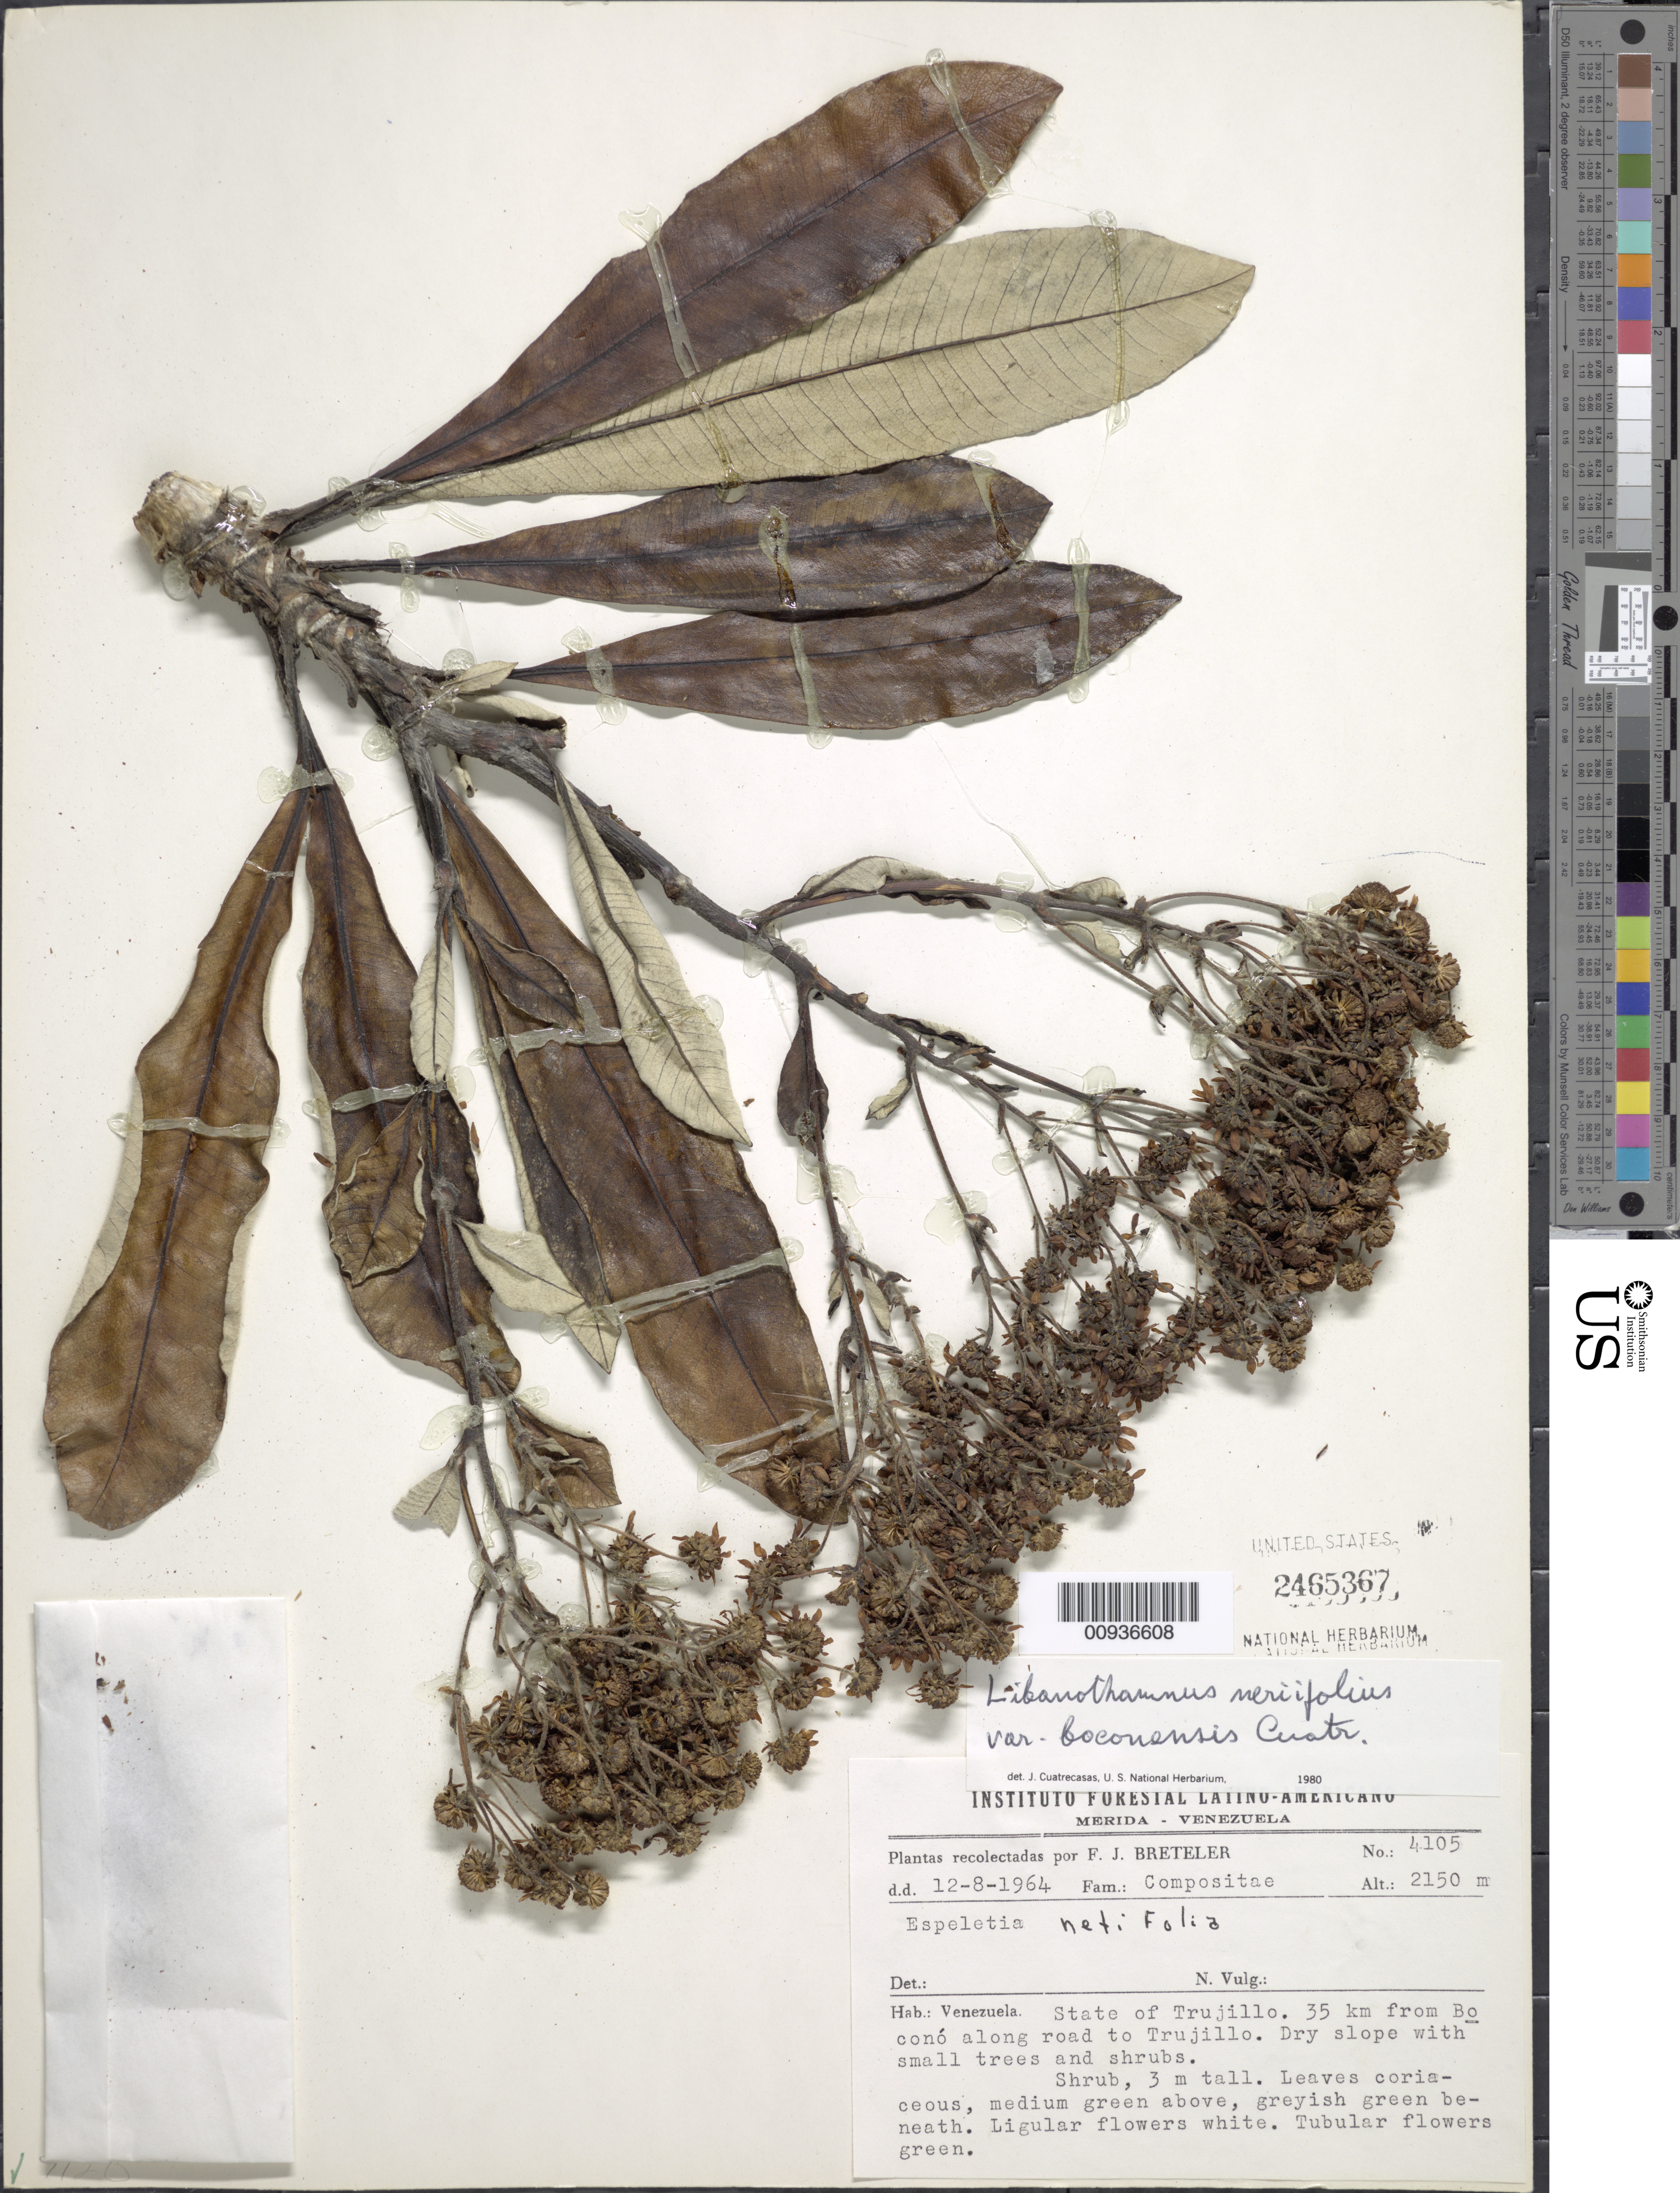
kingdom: Plantae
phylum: Tracheophyta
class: Magnoliopsida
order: Asterales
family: Asteraceae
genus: Libanothamnus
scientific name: Libanothamnus neriifolius var. boconensis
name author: Cuatrec.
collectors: F. J. Breteler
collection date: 1964-08-12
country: Venezuela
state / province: Trujillo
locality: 35 km from Boconó along road to Trujillo.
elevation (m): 2150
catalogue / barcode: US 2465367